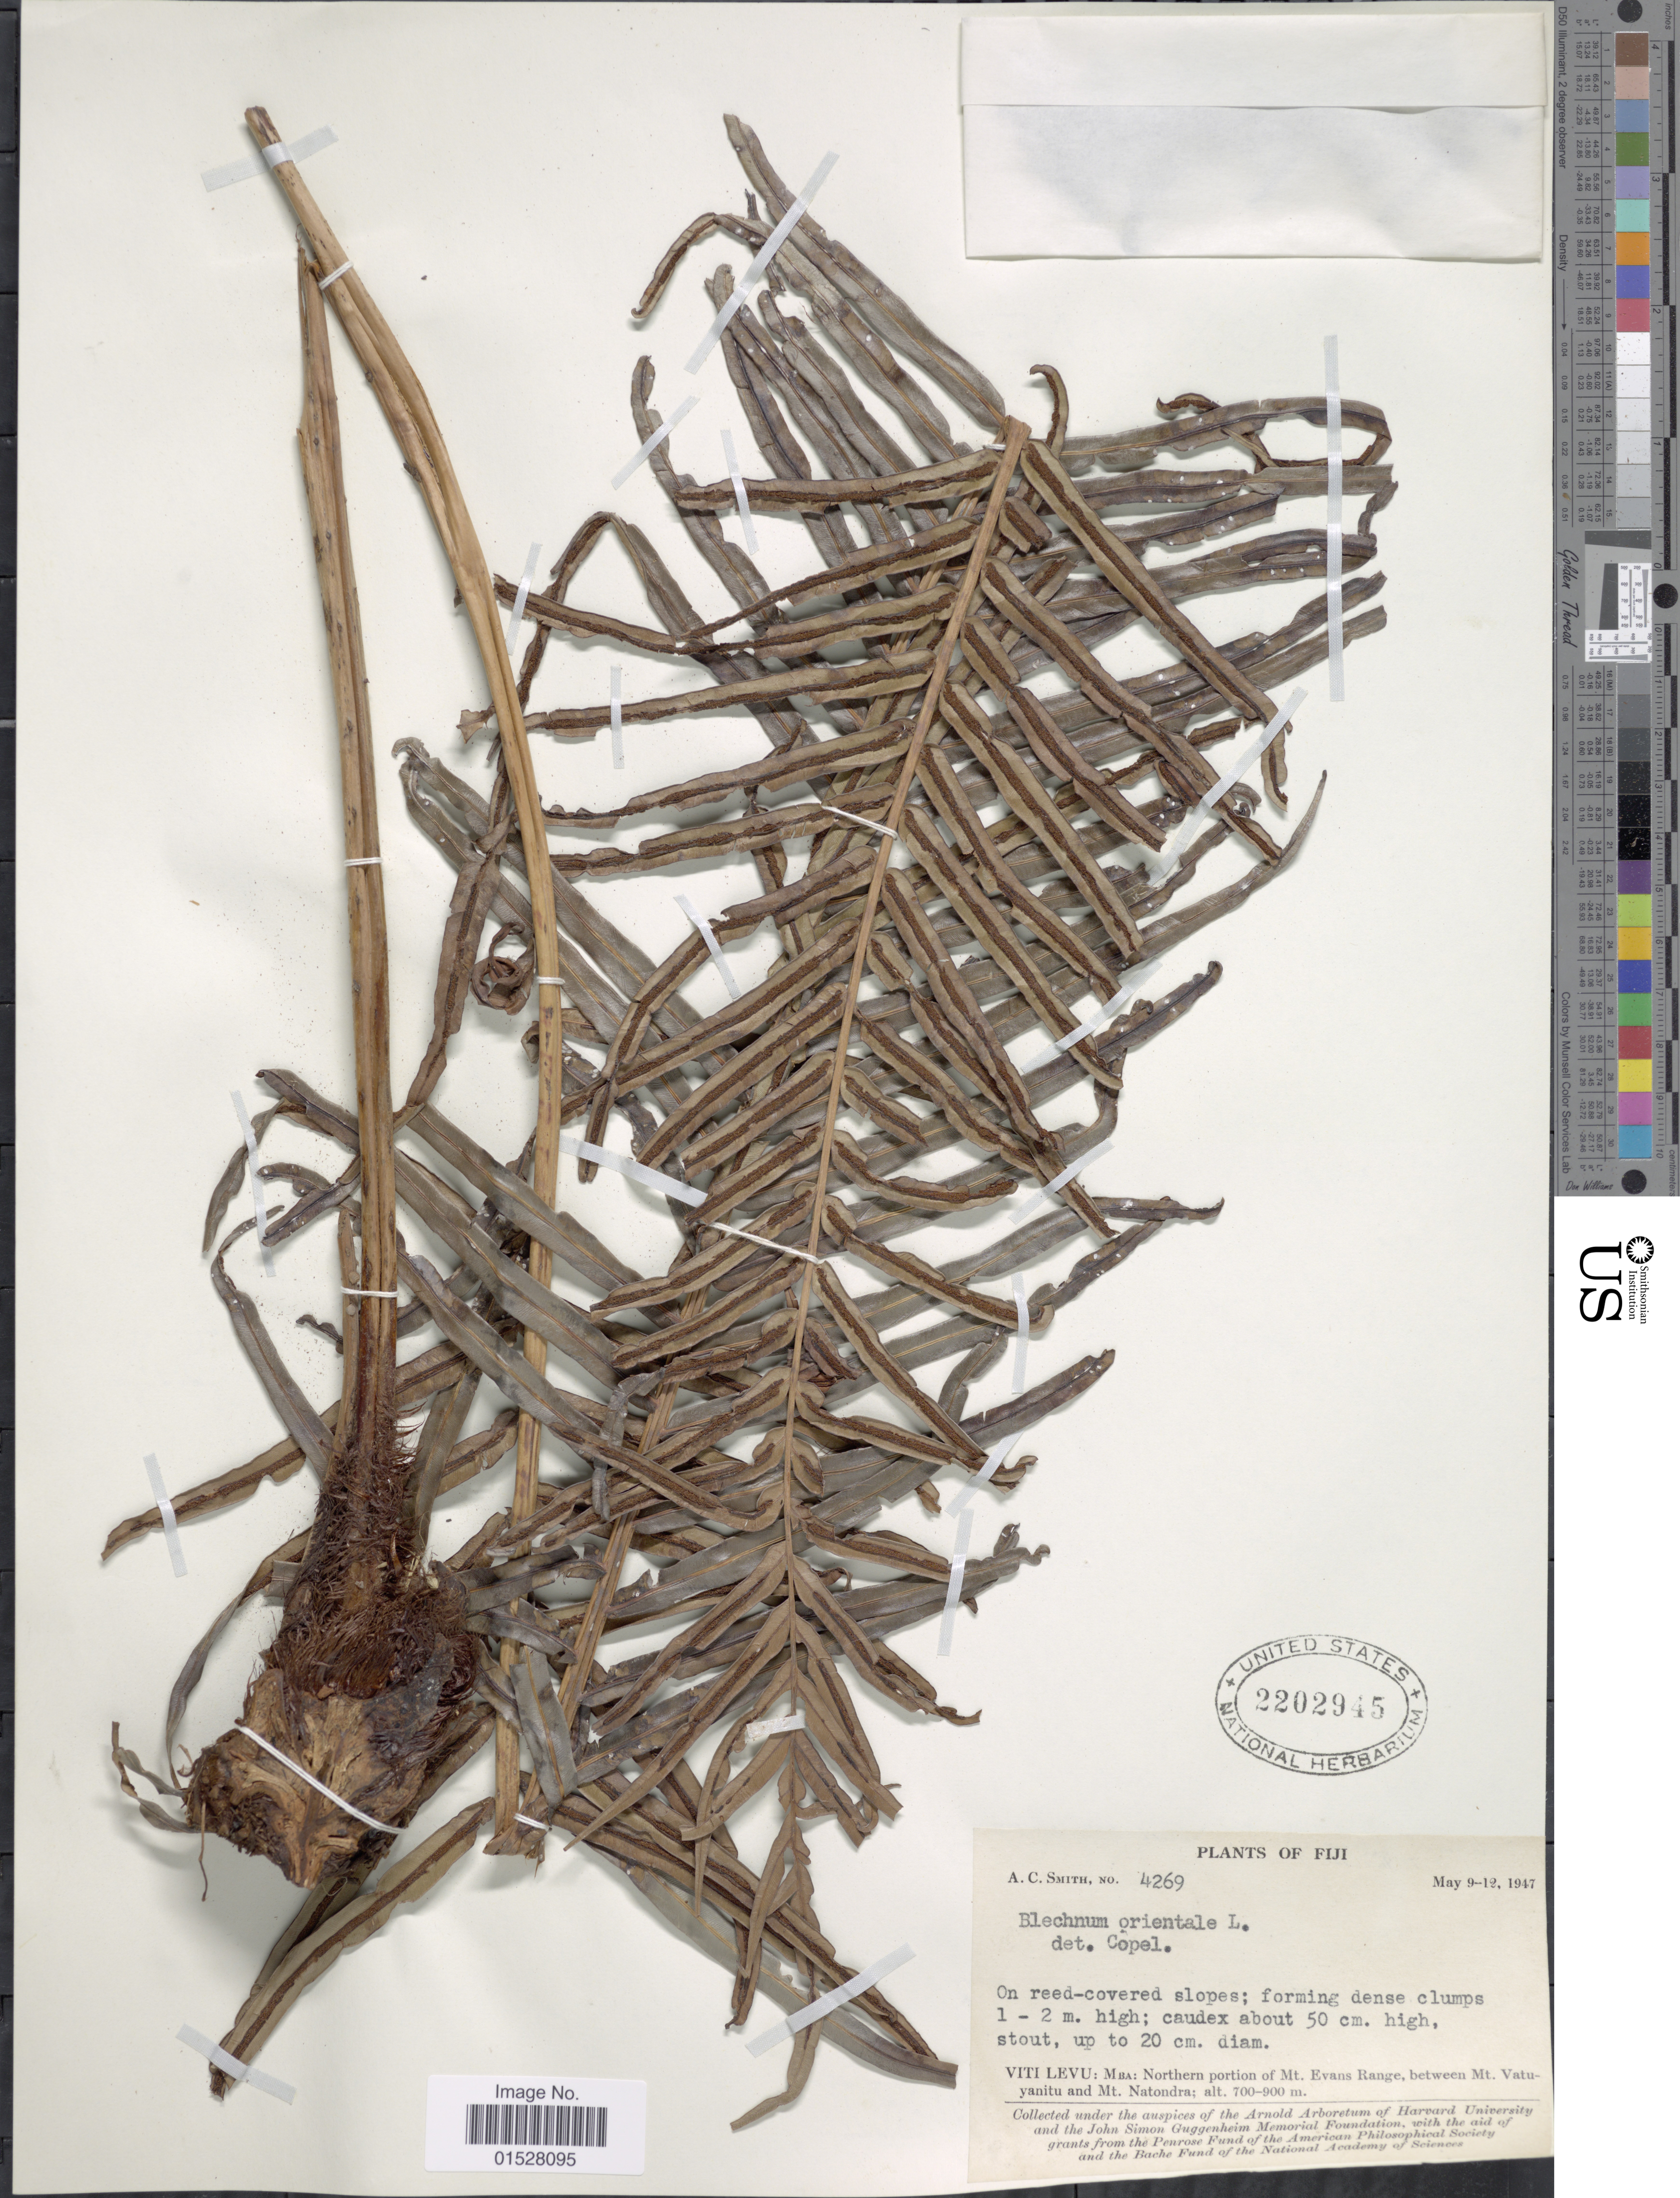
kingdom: Plantae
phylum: Tracheophyta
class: Polypodiopsida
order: Polypodiales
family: Blechnaceae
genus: Blechnum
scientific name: Blechnum orientale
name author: L.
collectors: A. C. Smith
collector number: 4269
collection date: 1947-05-09/1947-05-12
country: Fiji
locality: Viti Levu: Mba: Northern portion of Mt. Evans Range, between Mt. Vatuyanitu and Mt. Natondra.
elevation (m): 700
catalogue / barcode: US 2202945